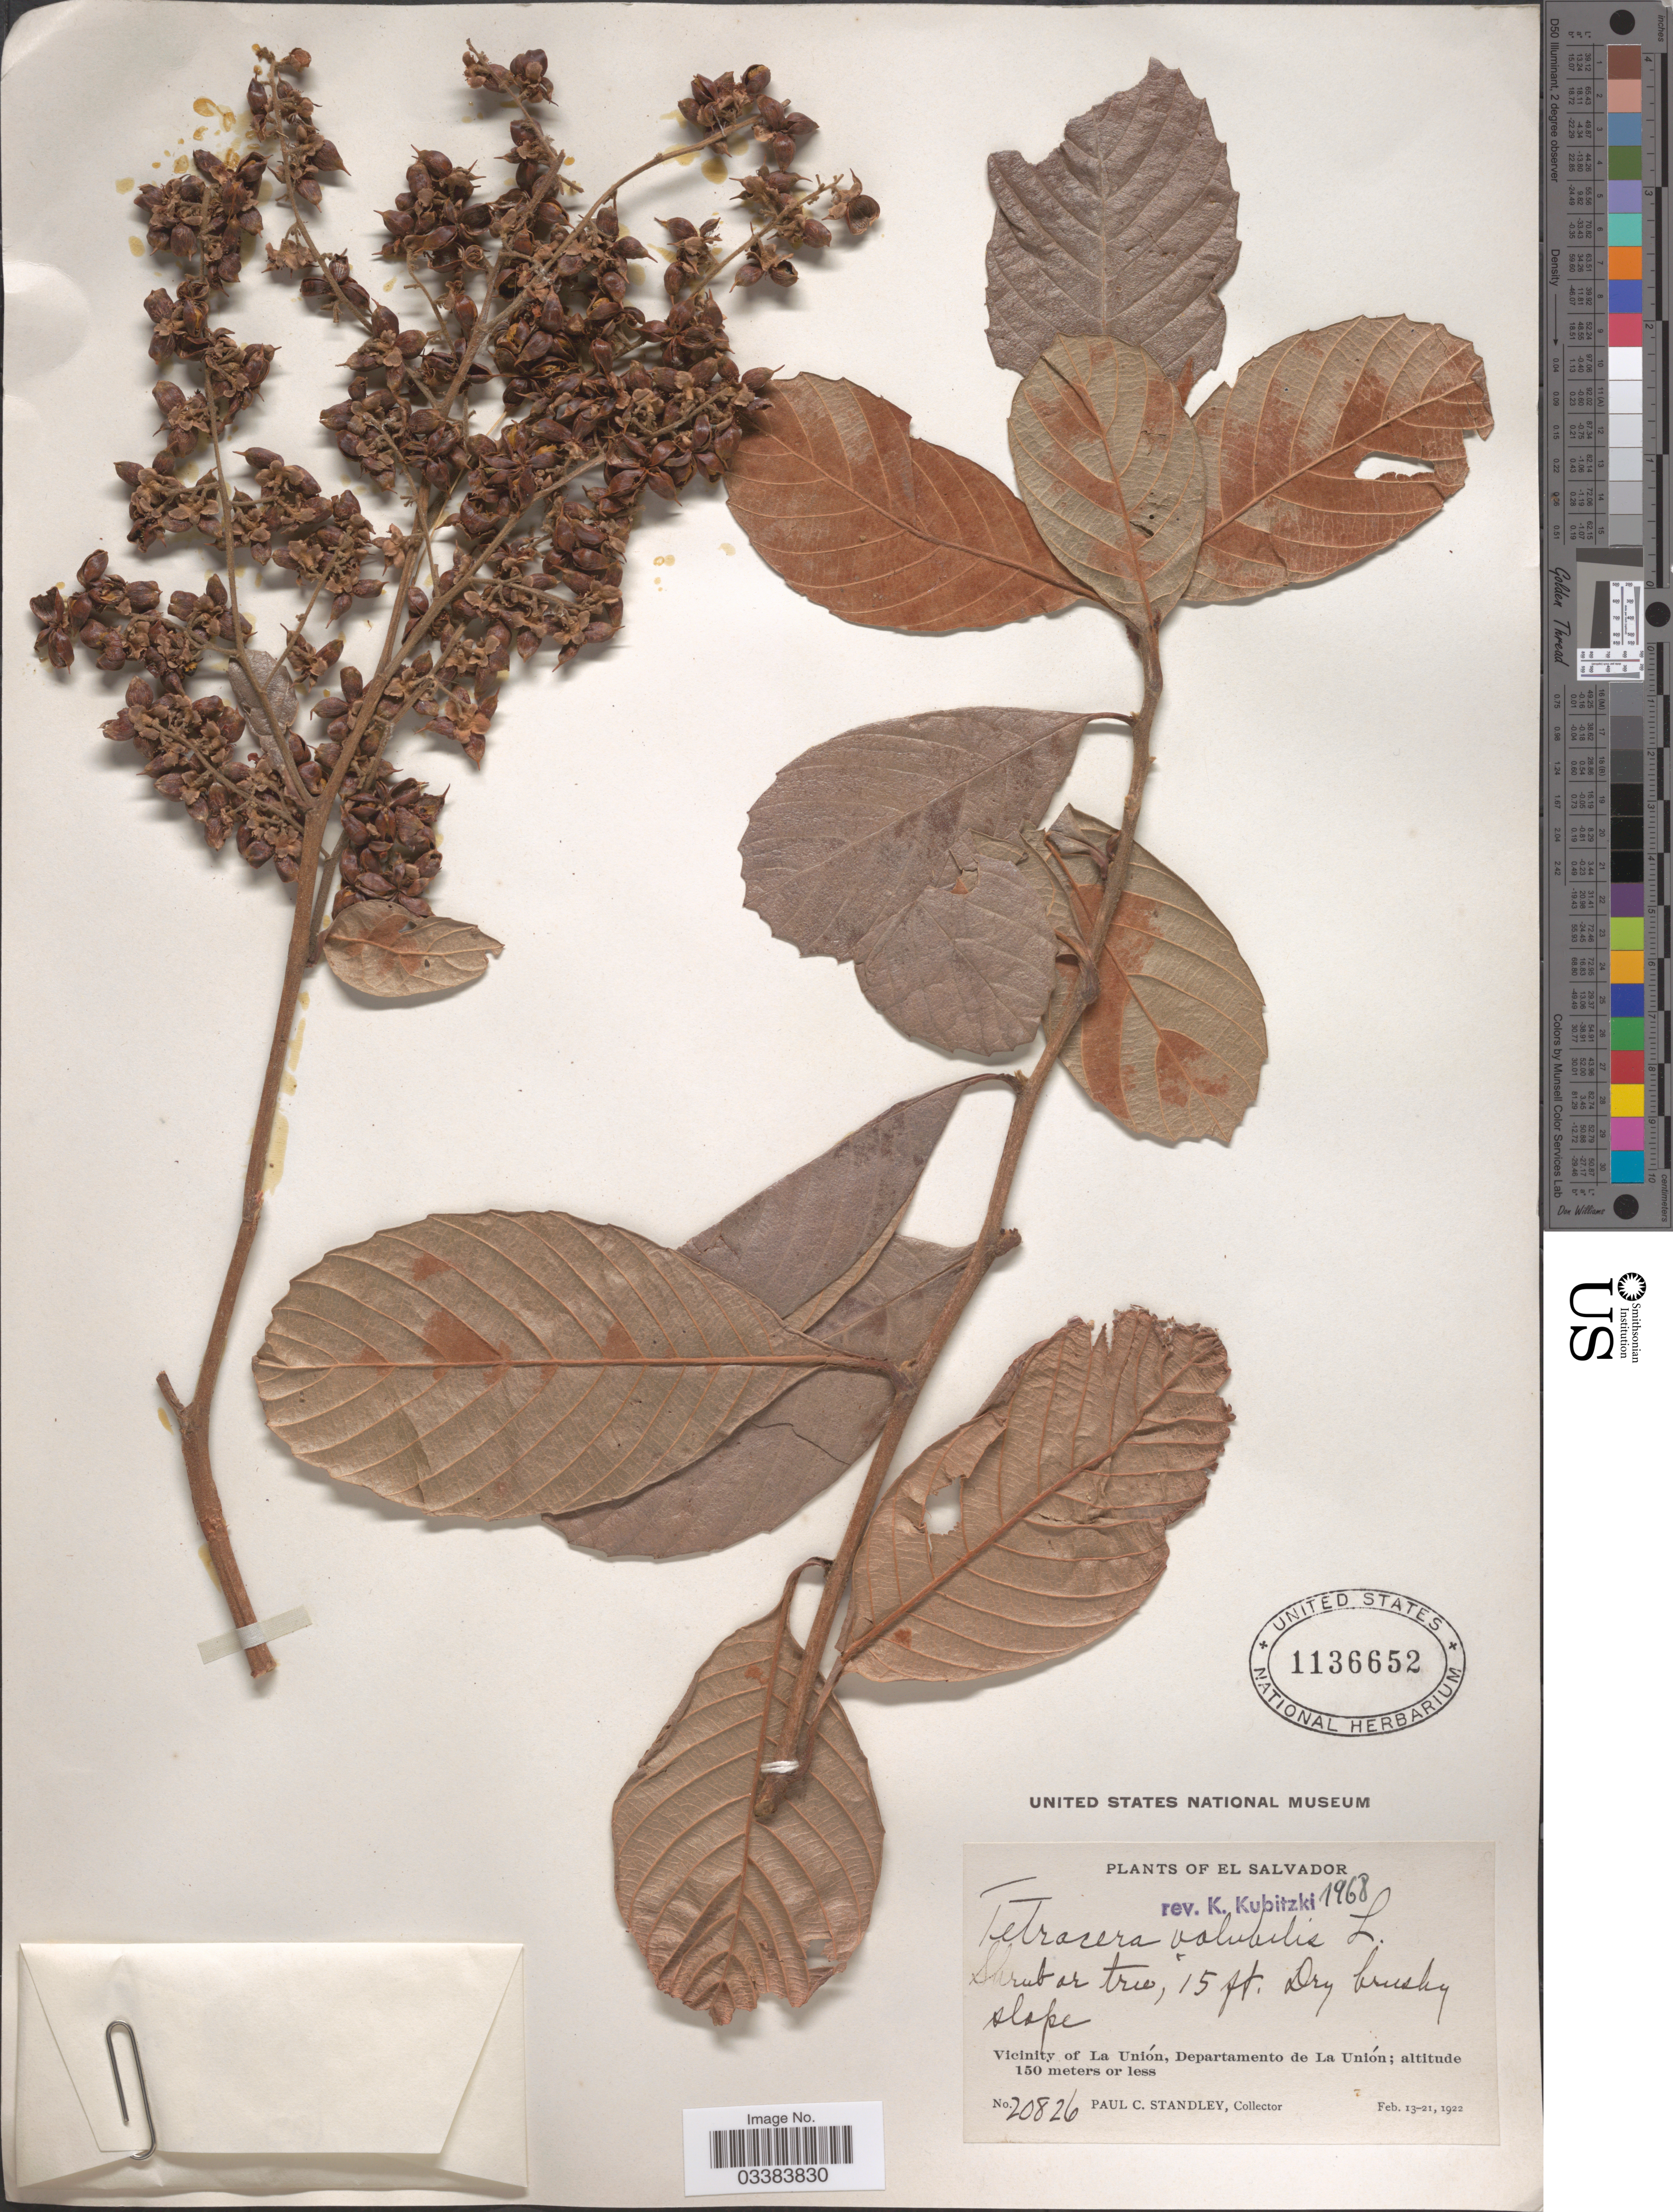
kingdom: Plantae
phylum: Tracheophyta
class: Magnoliopsida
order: Dilleniales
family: Dilleniaceae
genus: Tetracera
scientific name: Tetracera volubilis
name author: L.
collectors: P. C. Standley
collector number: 20826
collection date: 1922-02-13/1922-02-21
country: El Salvador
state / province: La Union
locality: Vicinity of La Unión, Departamento de La Unión.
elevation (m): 150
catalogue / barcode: US 1136652